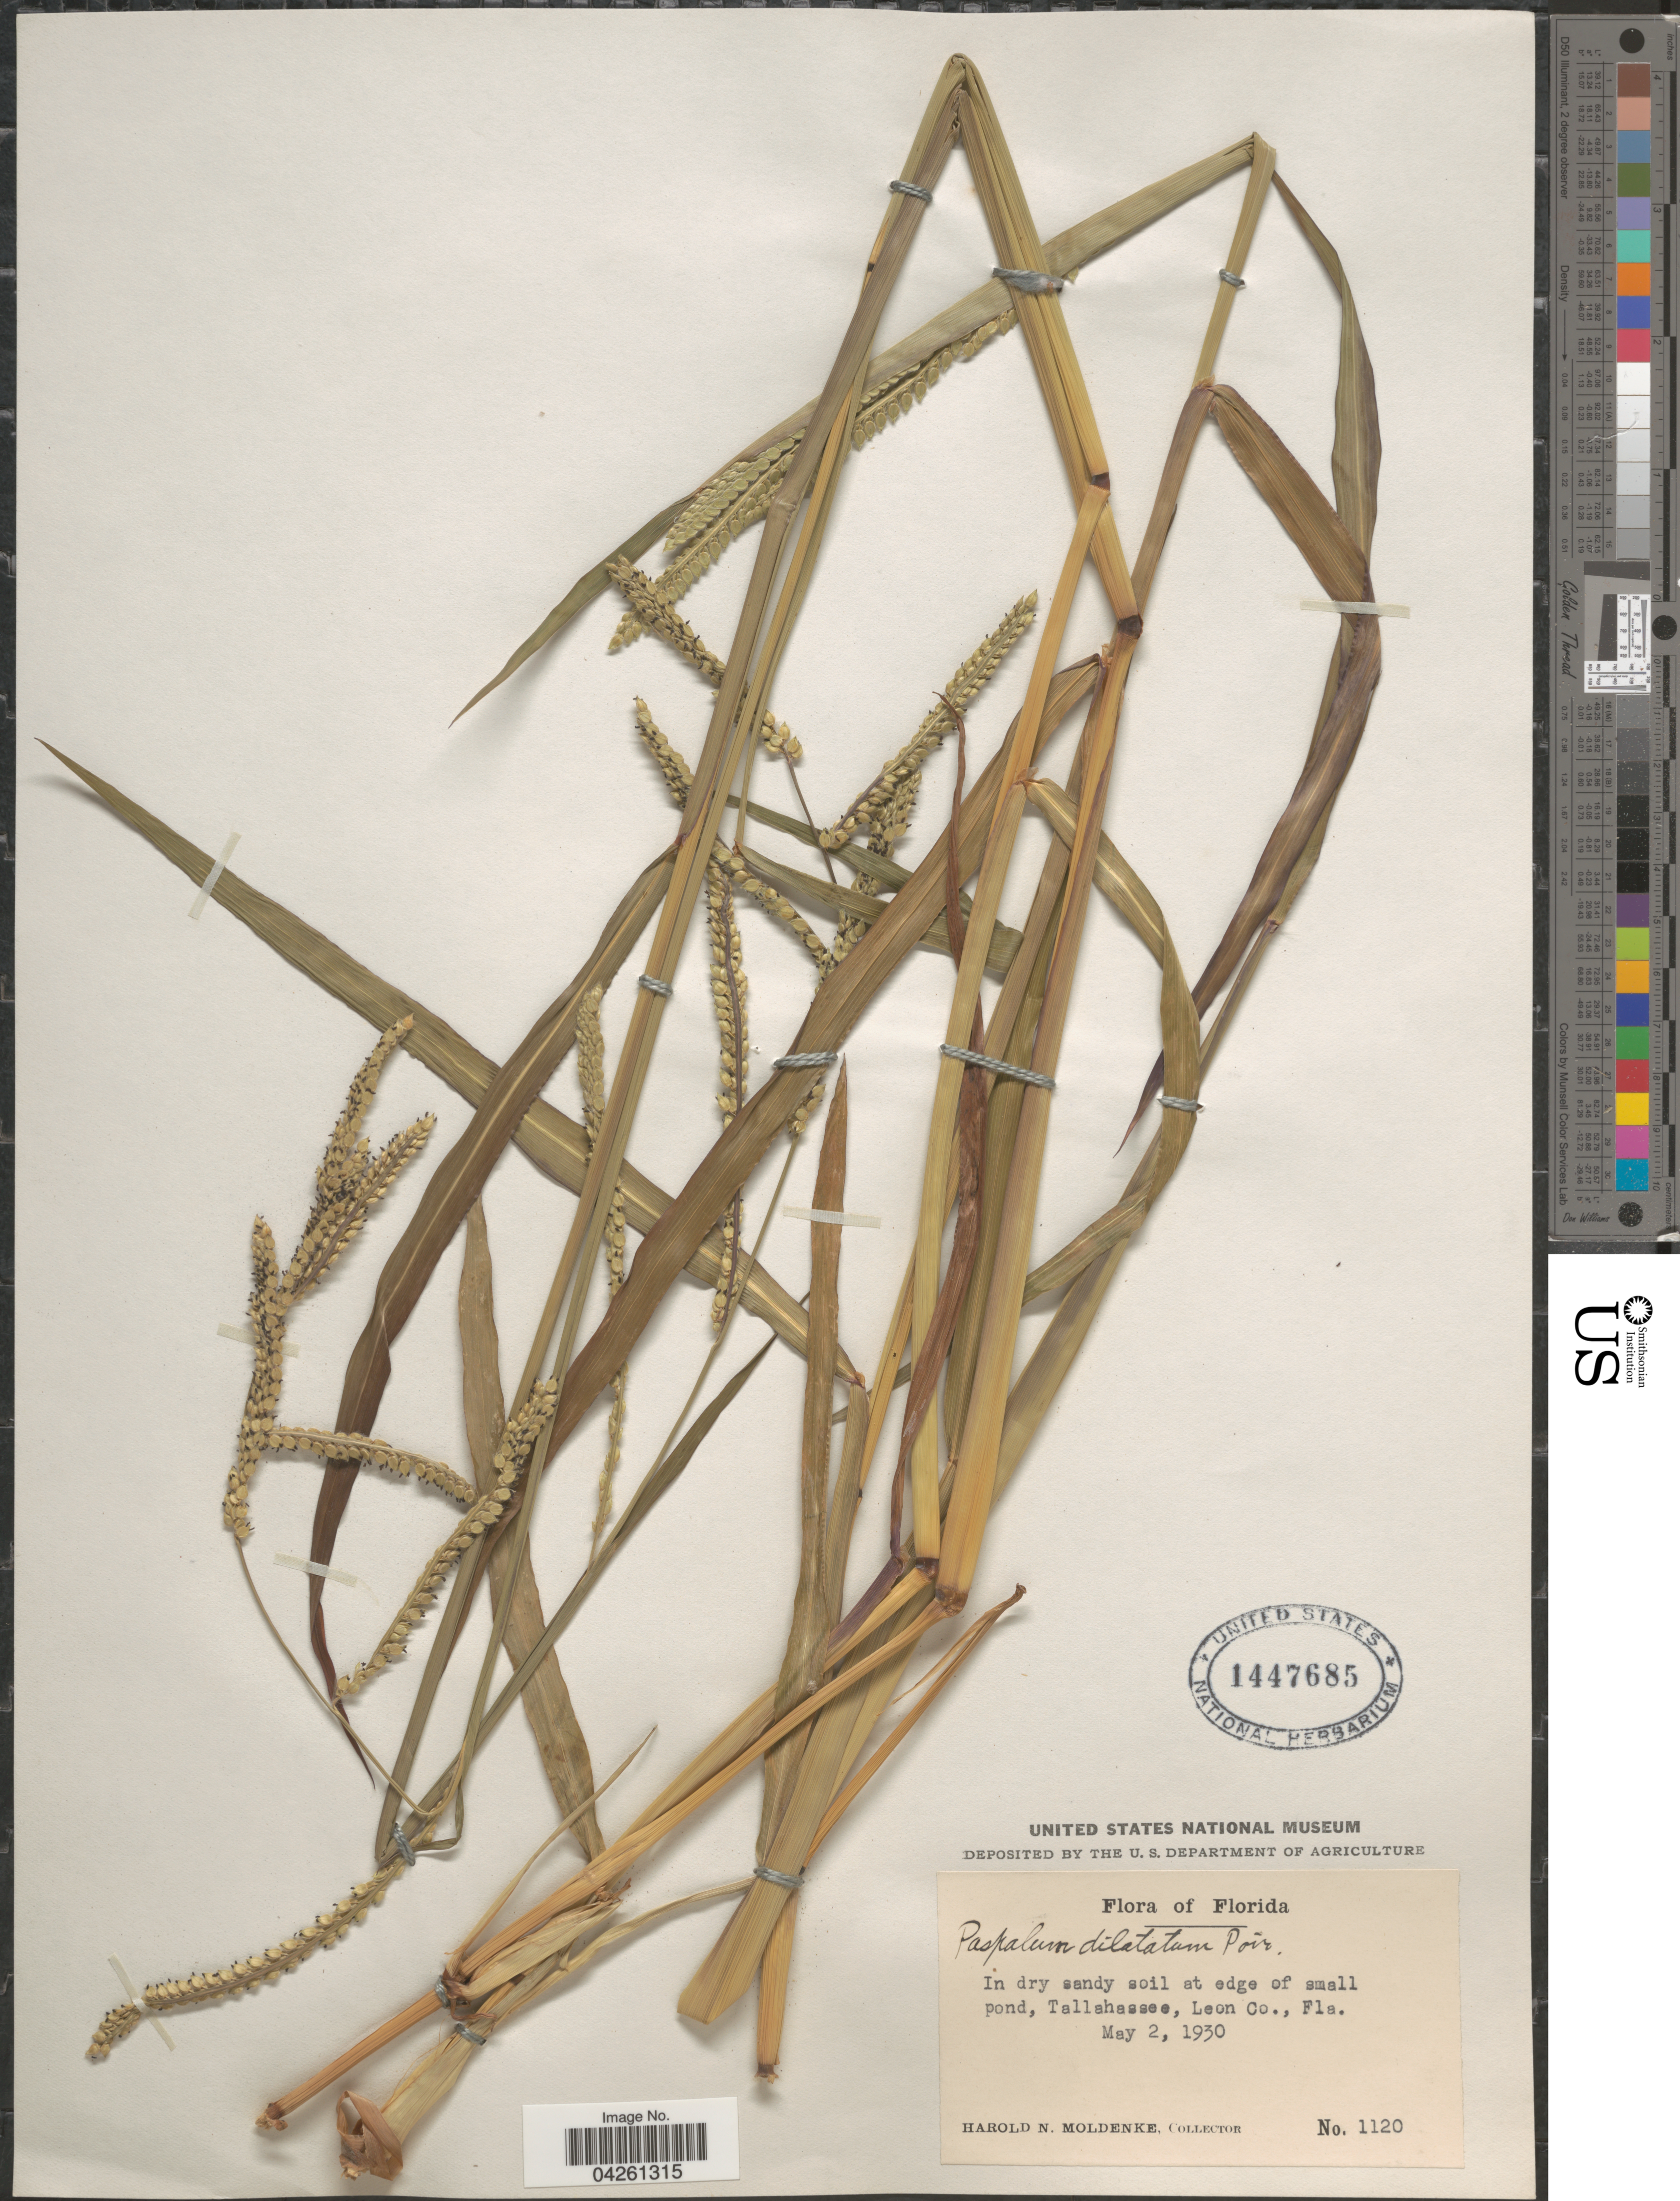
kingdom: Plantae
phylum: Tracheophyta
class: Liliopsida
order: Poales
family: Poaceae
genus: Paspalum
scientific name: Paspalum dilatatum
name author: Poir.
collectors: H. N. Moldenke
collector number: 1120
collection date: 1930-05-02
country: United States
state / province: Florida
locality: In dry sandy soil at edge of small pond, Tallahassee, Leon Co.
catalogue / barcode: US 1447685